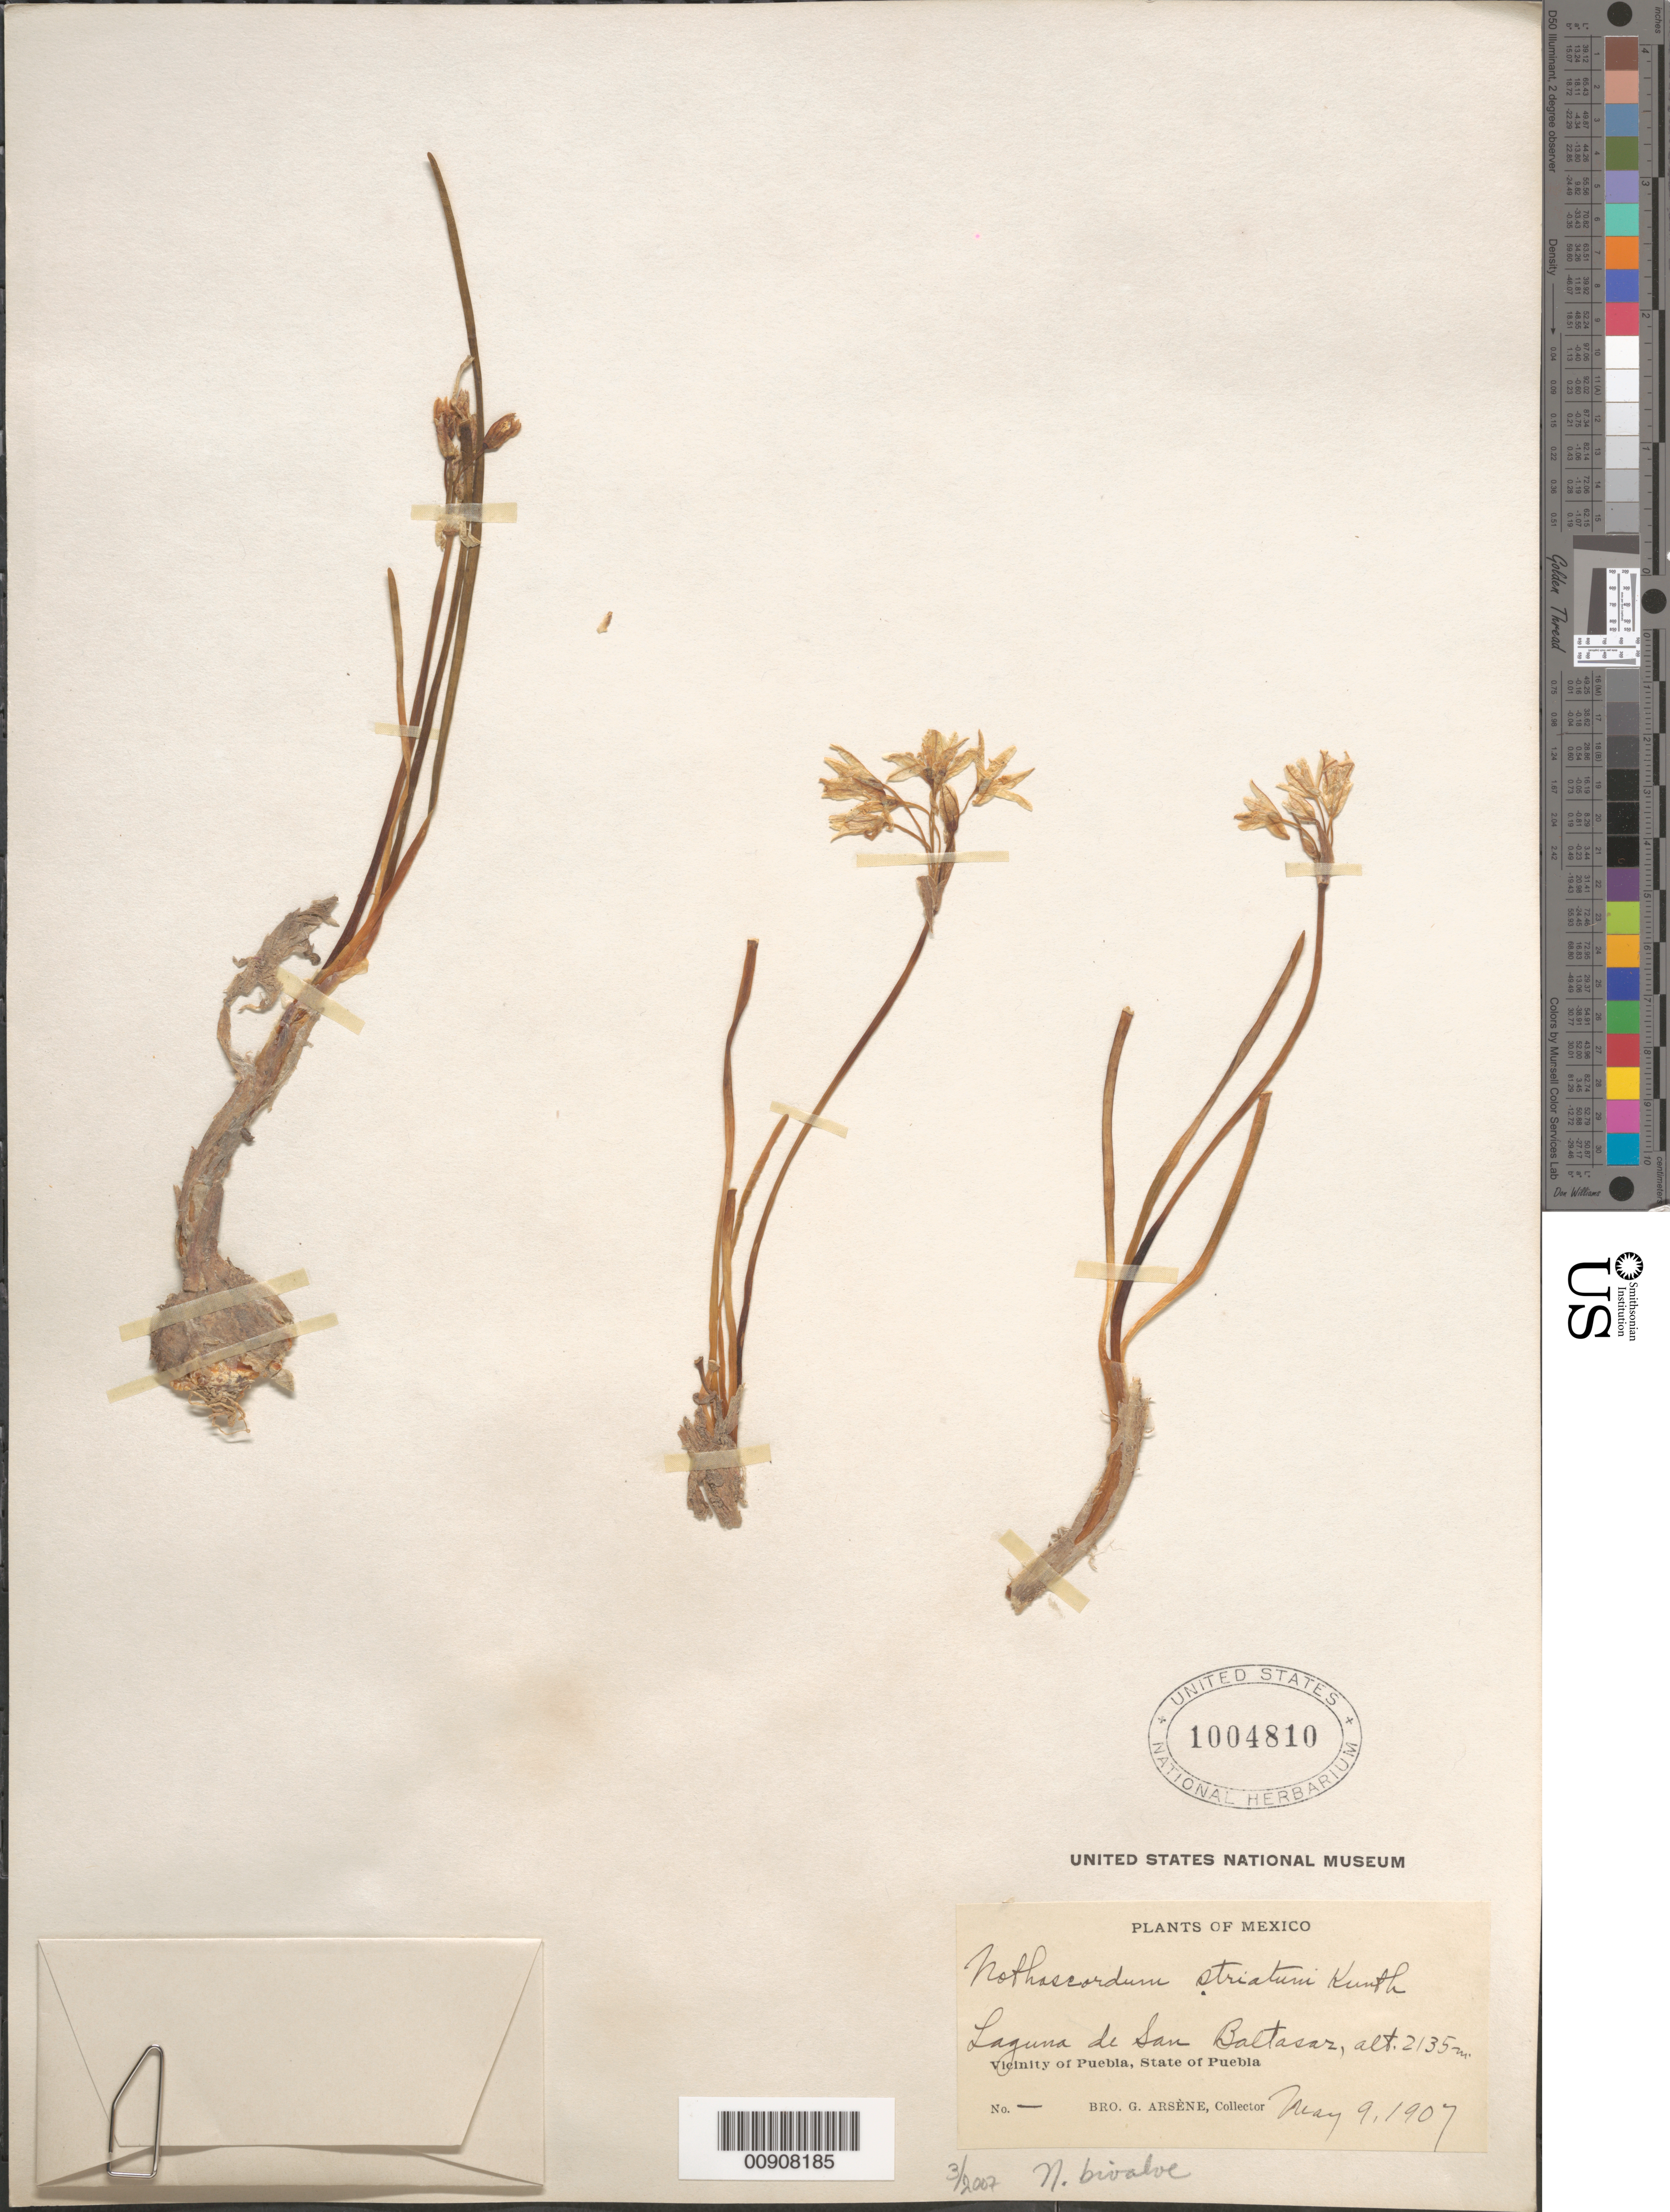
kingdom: Plantae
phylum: Tracheophyta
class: Liliopsida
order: Asparagales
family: Amaryllidaceae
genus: Nothoscordum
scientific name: Nothoscordum bivalve var. bivalve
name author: (L.) Britton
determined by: Strong, M. T., (US), Smithsonian Institution - National Museum of Natural History (UNITED STATES)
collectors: Bro. G. Arsène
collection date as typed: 09 May 1907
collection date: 1907-05-09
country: Mexico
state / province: Puebla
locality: Laguna de San Baltasar. Vicinity of Puebla, State of Puebla.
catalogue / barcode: US 1004810